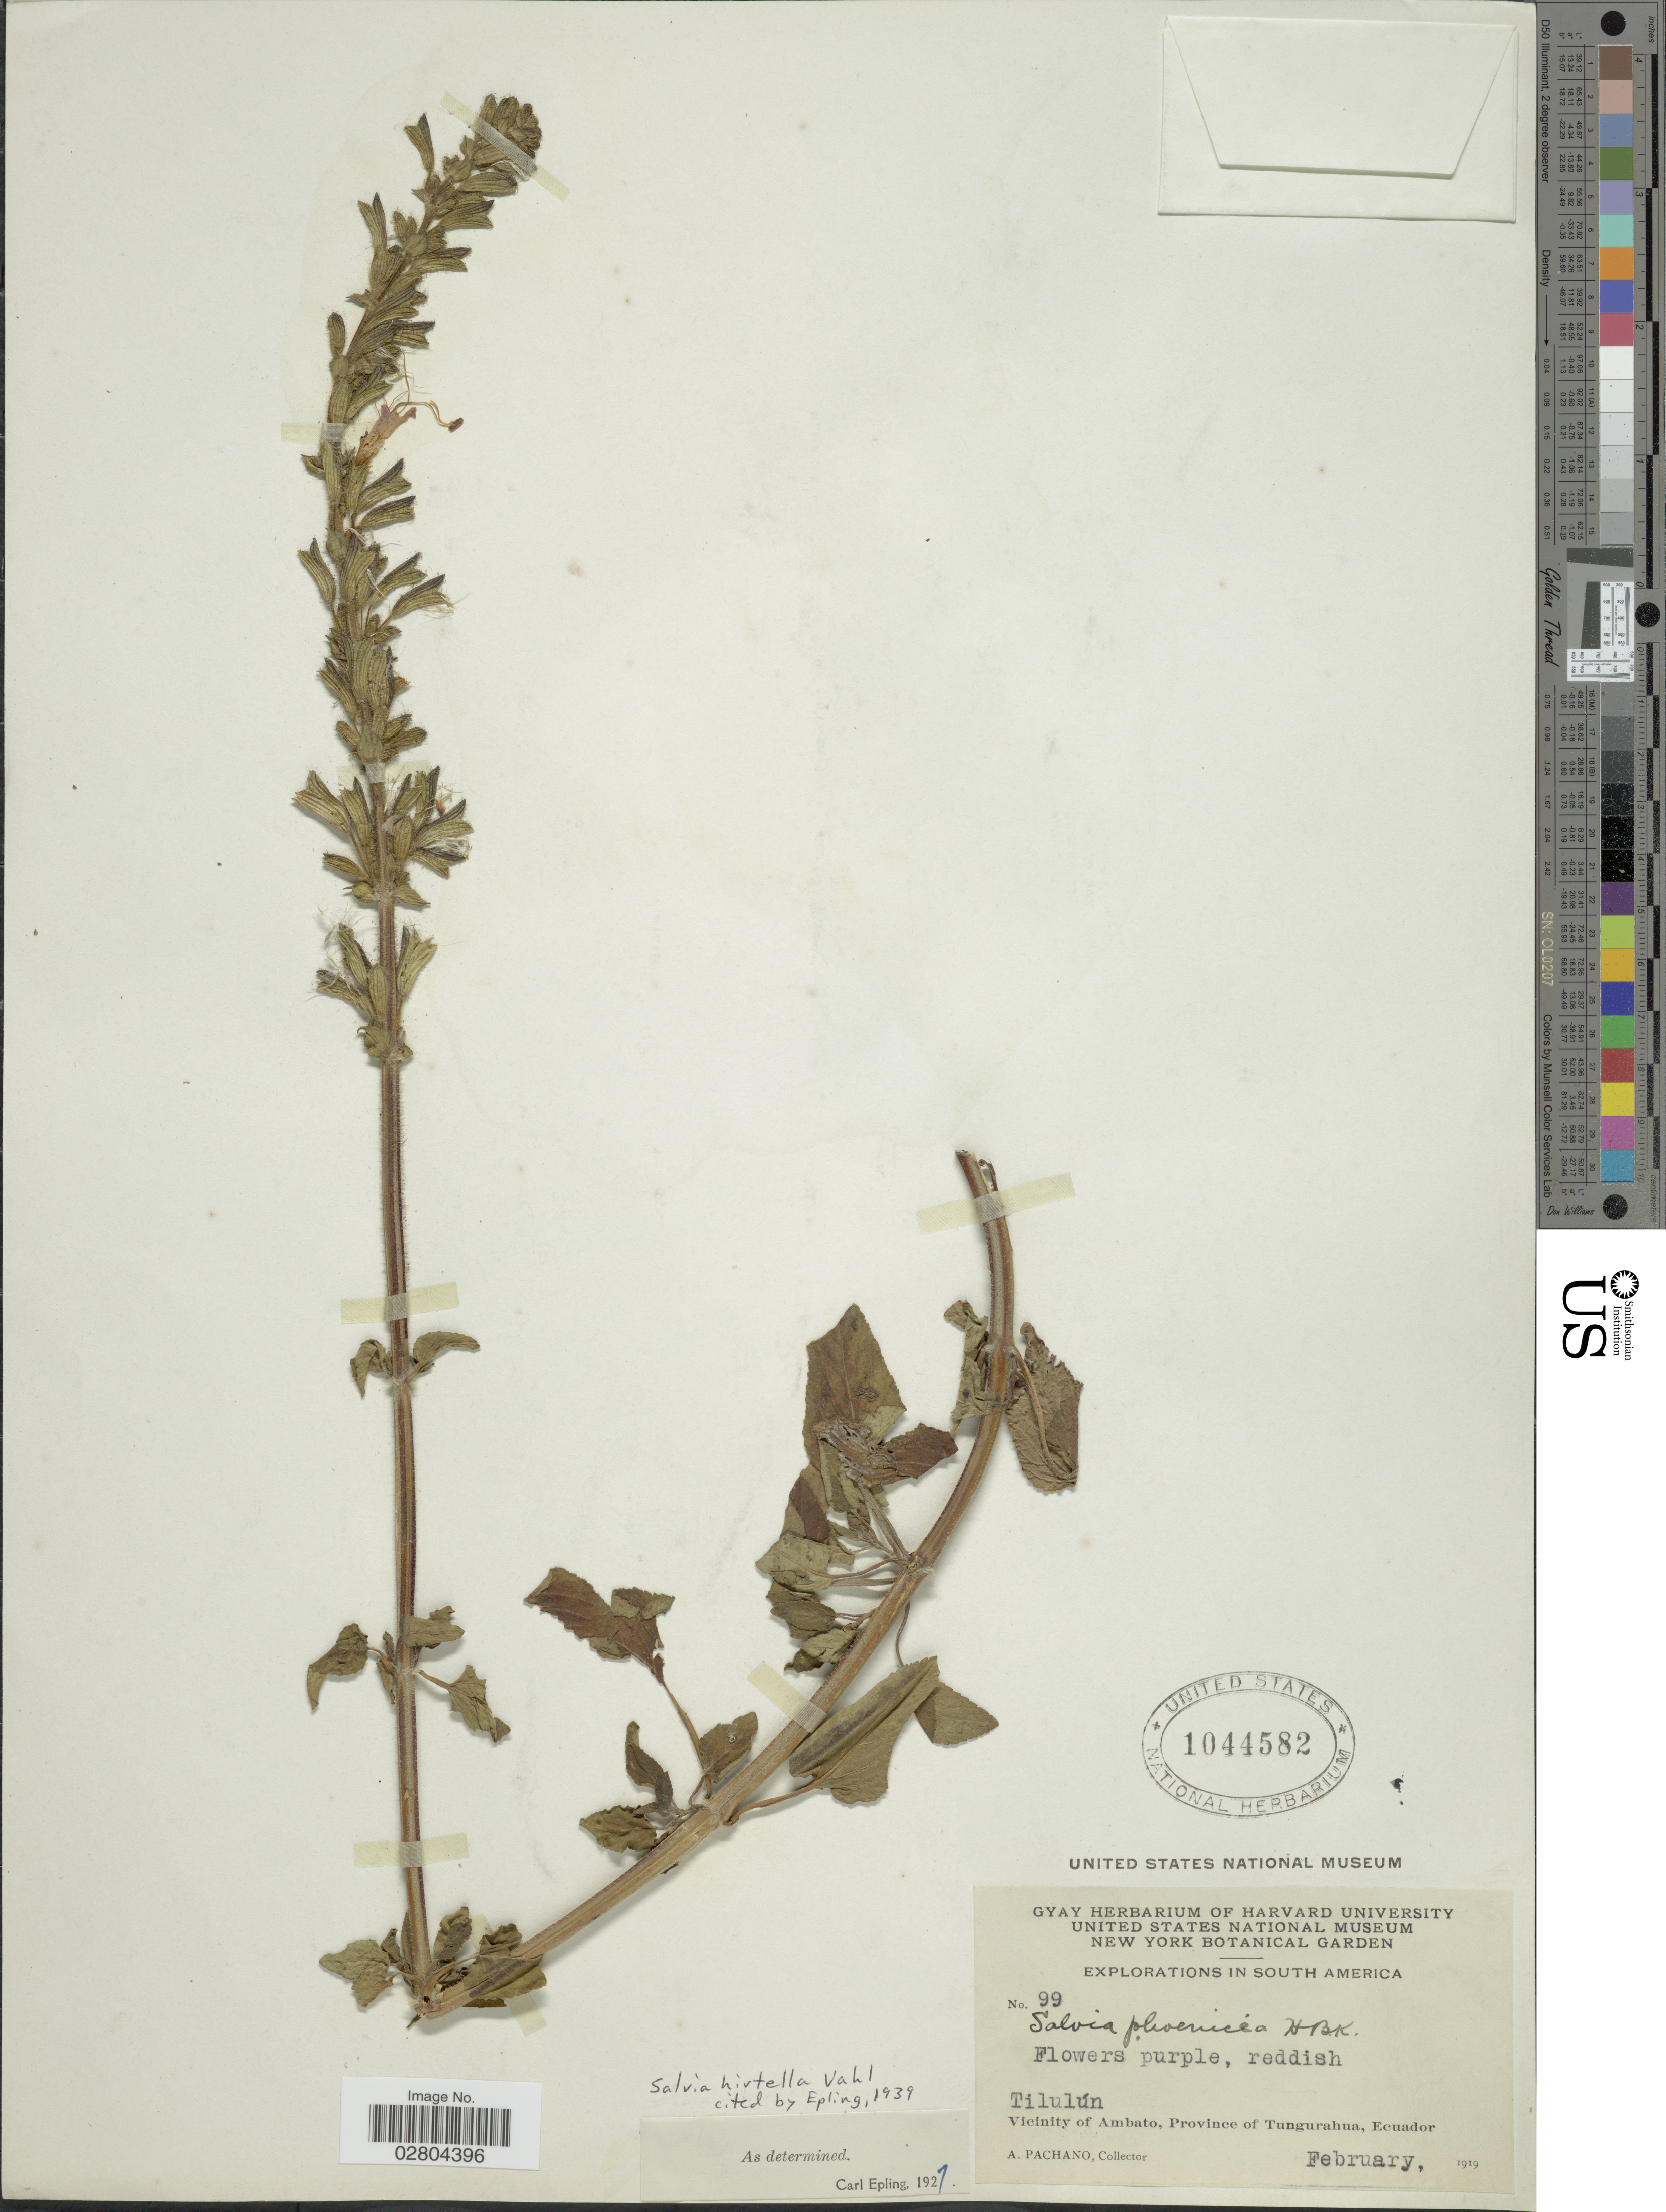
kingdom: Plantae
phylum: Tracheophyta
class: Magnoliopsida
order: Lamiales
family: Lamiaceae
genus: Salvia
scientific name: Salvia hirtella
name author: Vahl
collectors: A. Pachano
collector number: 99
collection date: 1919-02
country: Ecuador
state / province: Tungurahua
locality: Tilulún. Vicinity of Ambato.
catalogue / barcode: US 1044582